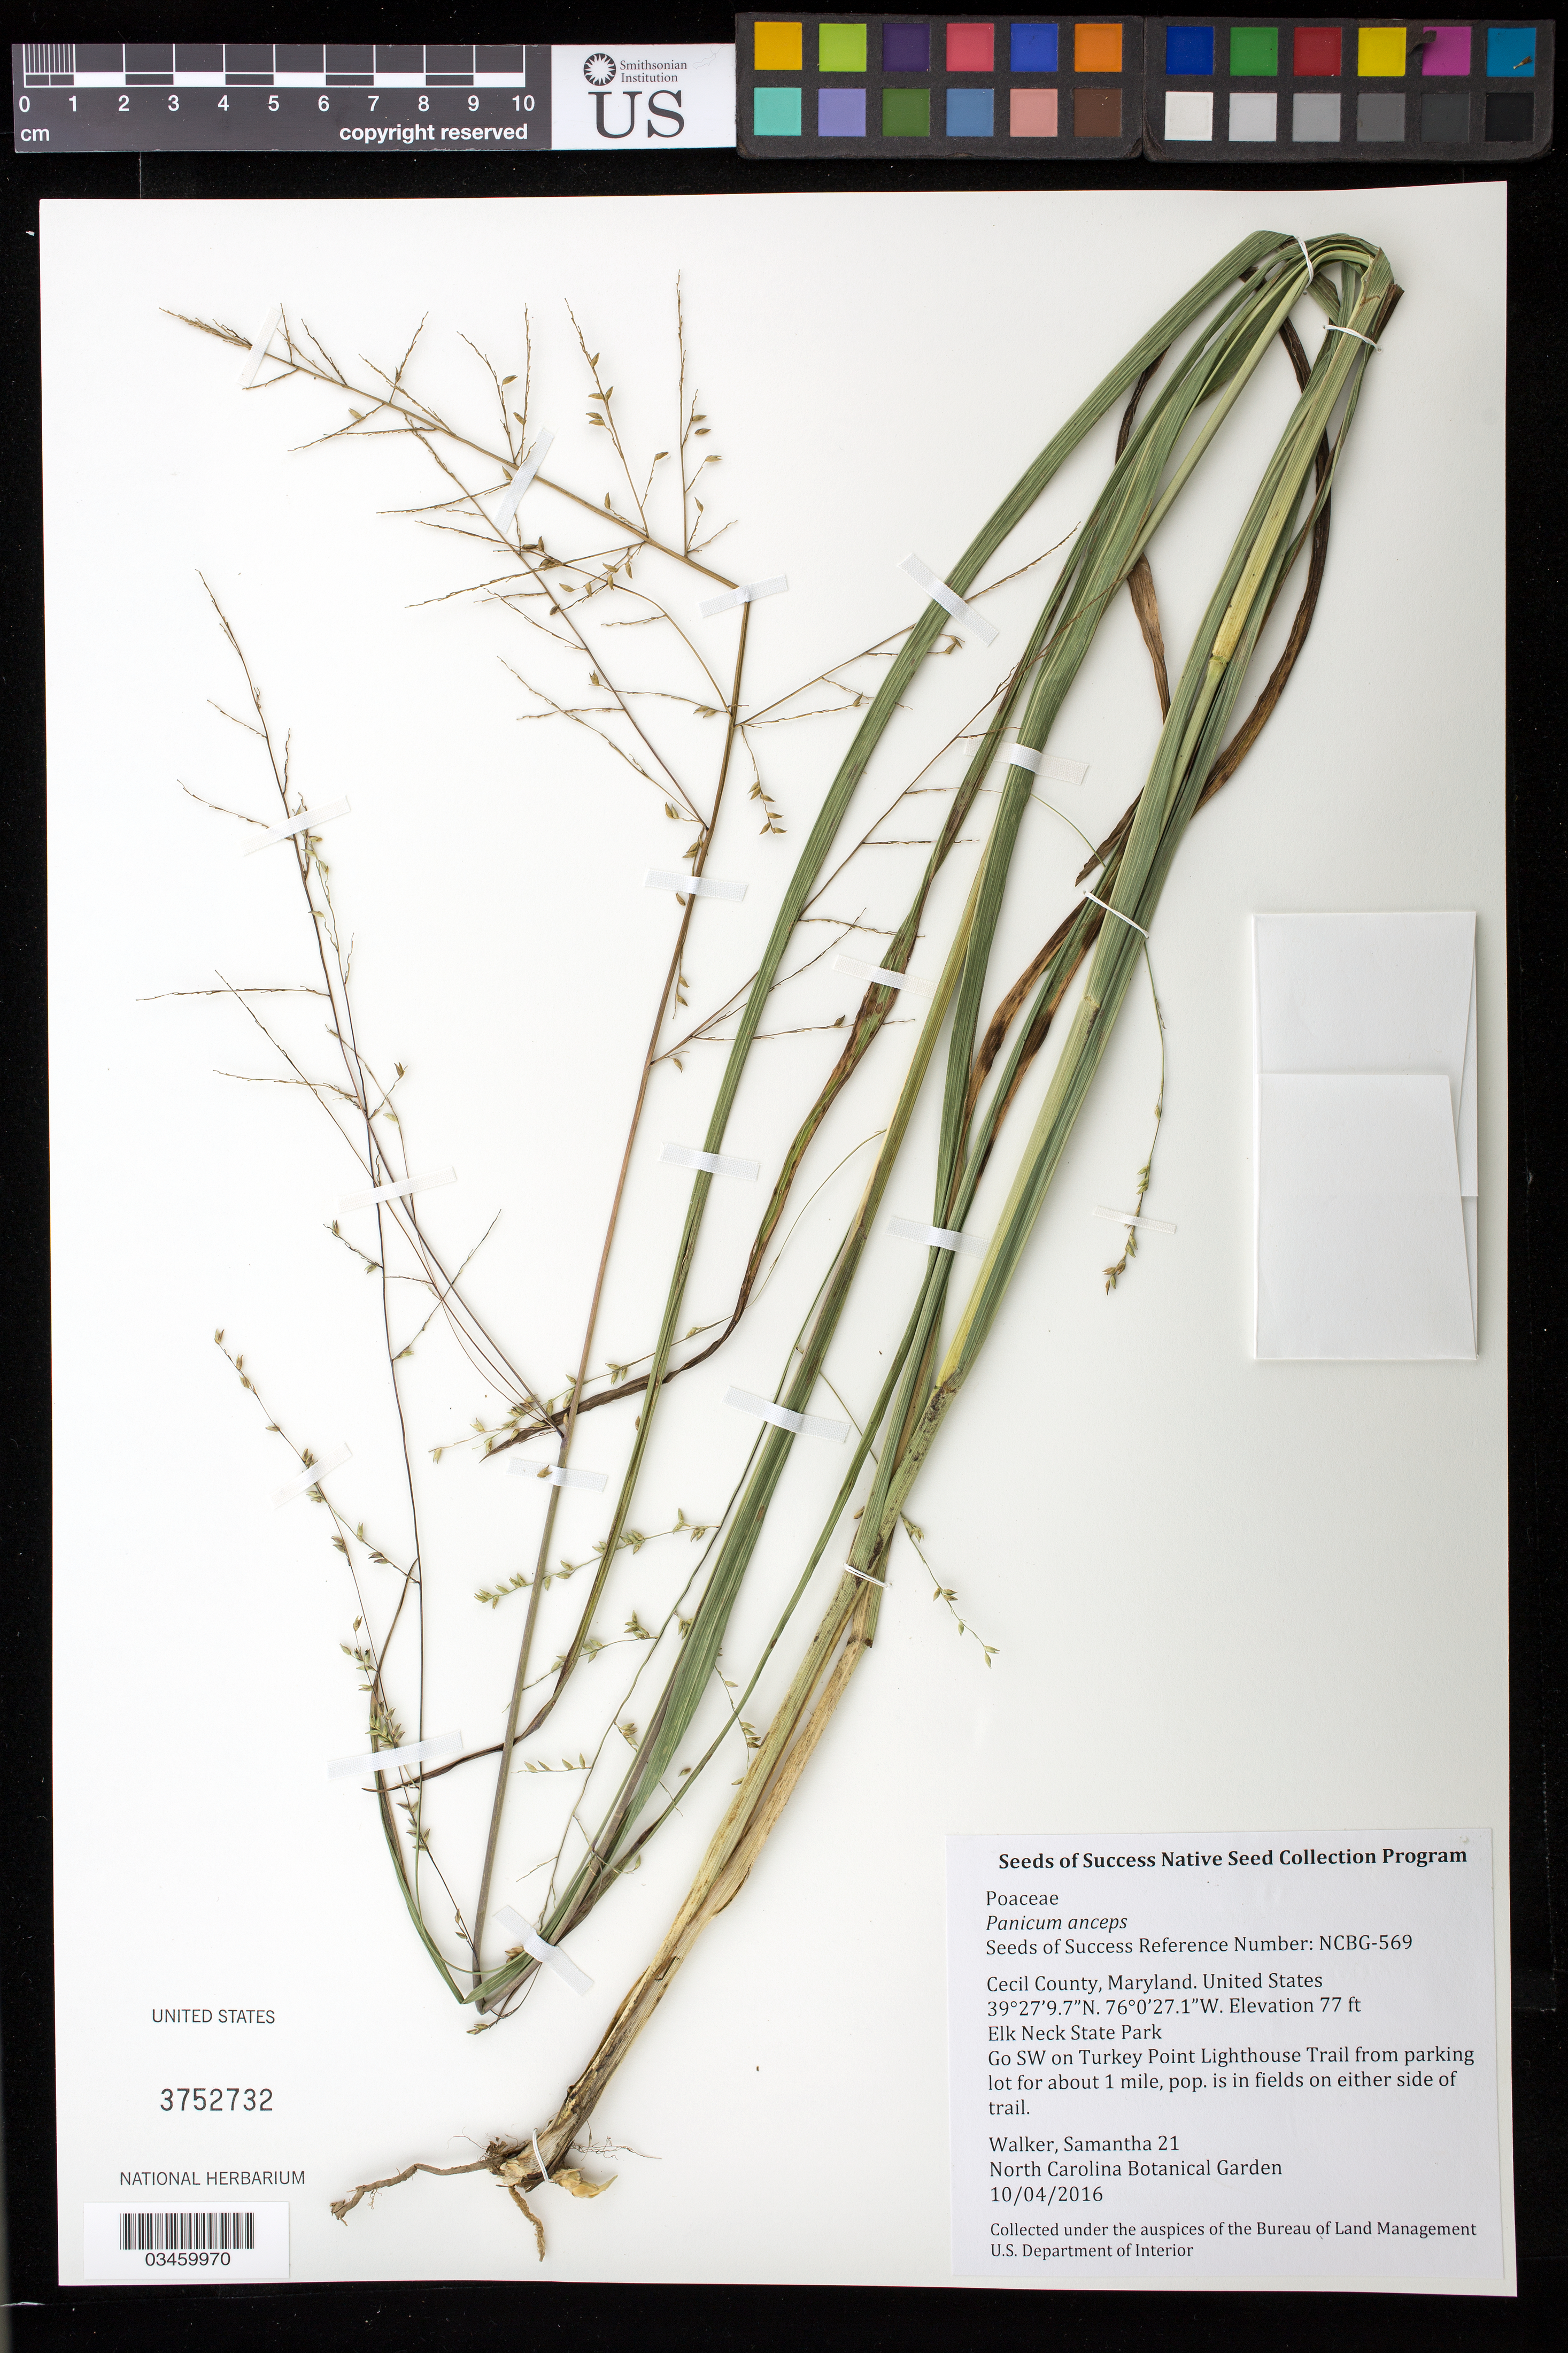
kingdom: Plantae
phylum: Tracheophyta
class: Liliopsida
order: Poales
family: Poaceae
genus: Panicum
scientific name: Panicum anceps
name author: Michx.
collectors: S. Walker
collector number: NCBG-569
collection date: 2016-10-04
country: United States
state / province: Maryland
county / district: Cecil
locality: Elk Neck State Park, Fields on Turkey Point Lighthouse Trail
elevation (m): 23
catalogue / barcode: US 3752732